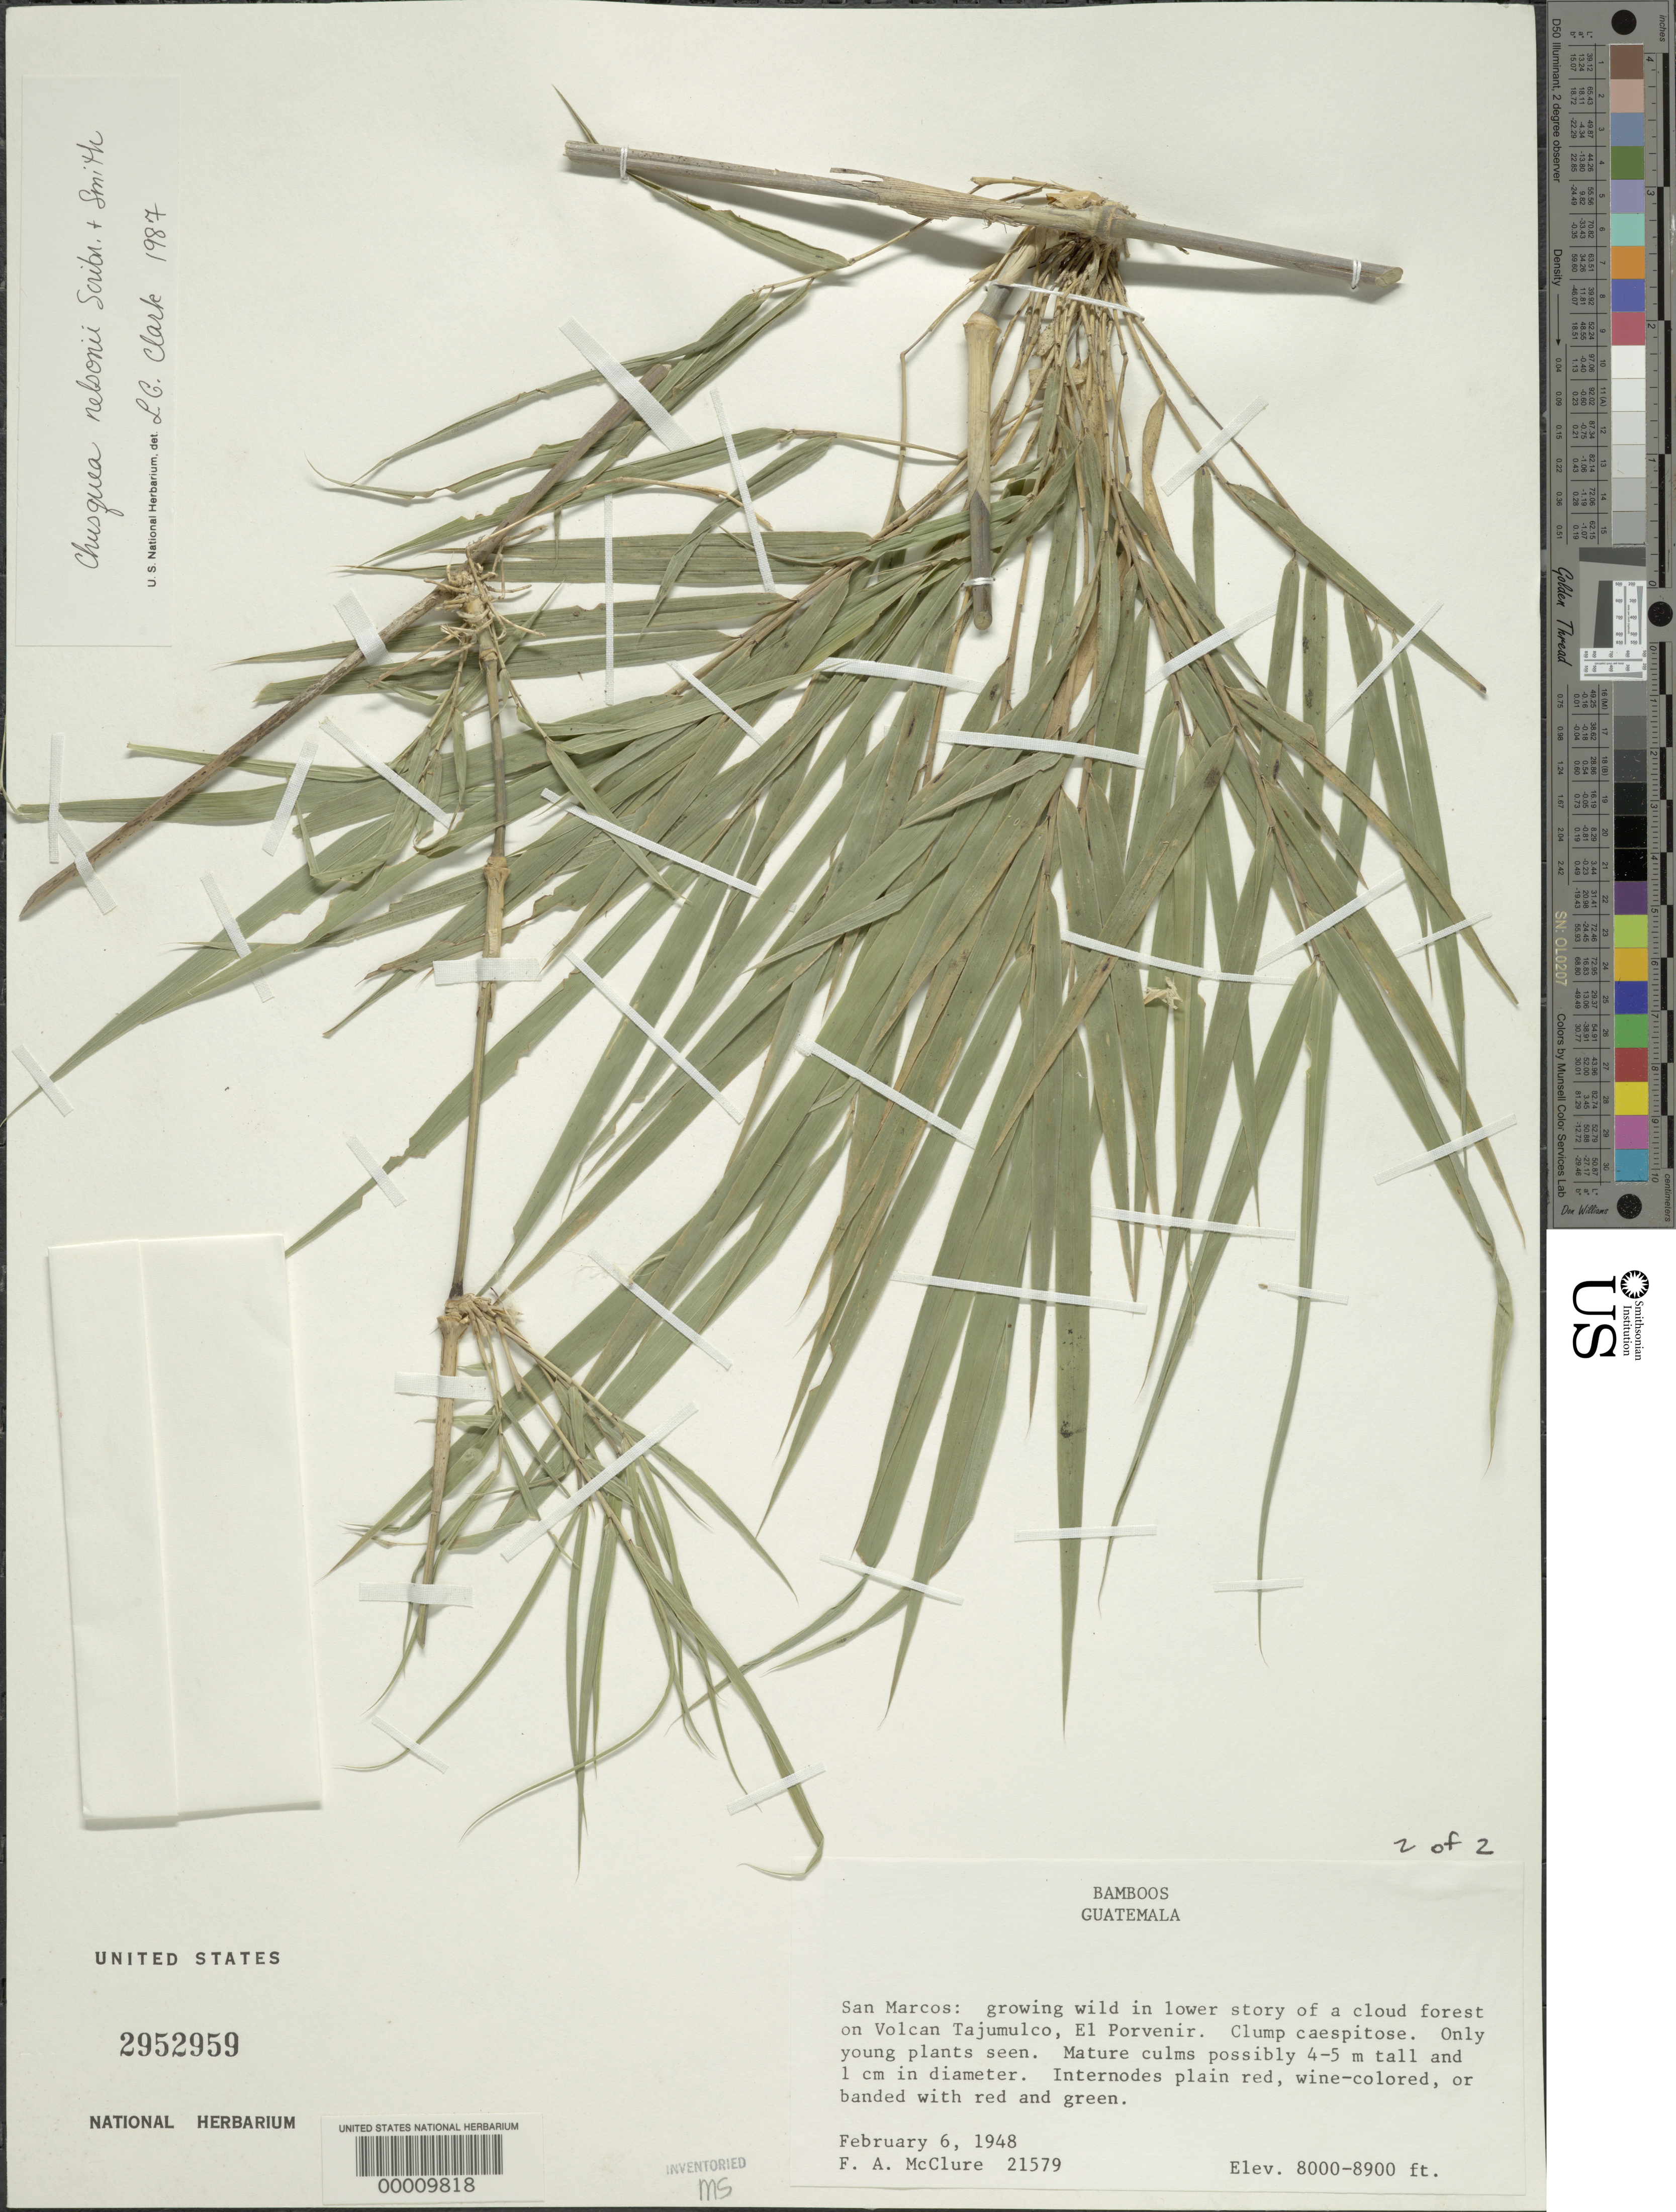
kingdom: Plantae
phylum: Tracheophyta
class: Liliopsida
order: Poales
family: Poaceae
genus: Chusquea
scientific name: Chusquea nelsonii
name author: Scribn. & J.G. Sm.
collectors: F. A. McClure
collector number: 21579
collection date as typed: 06 Feb 1948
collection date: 1948-02-06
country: Guatemala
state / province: San Marcos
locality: Volcan Tajumulco, El Porvenir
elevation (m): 2438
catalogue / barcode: US 2952959